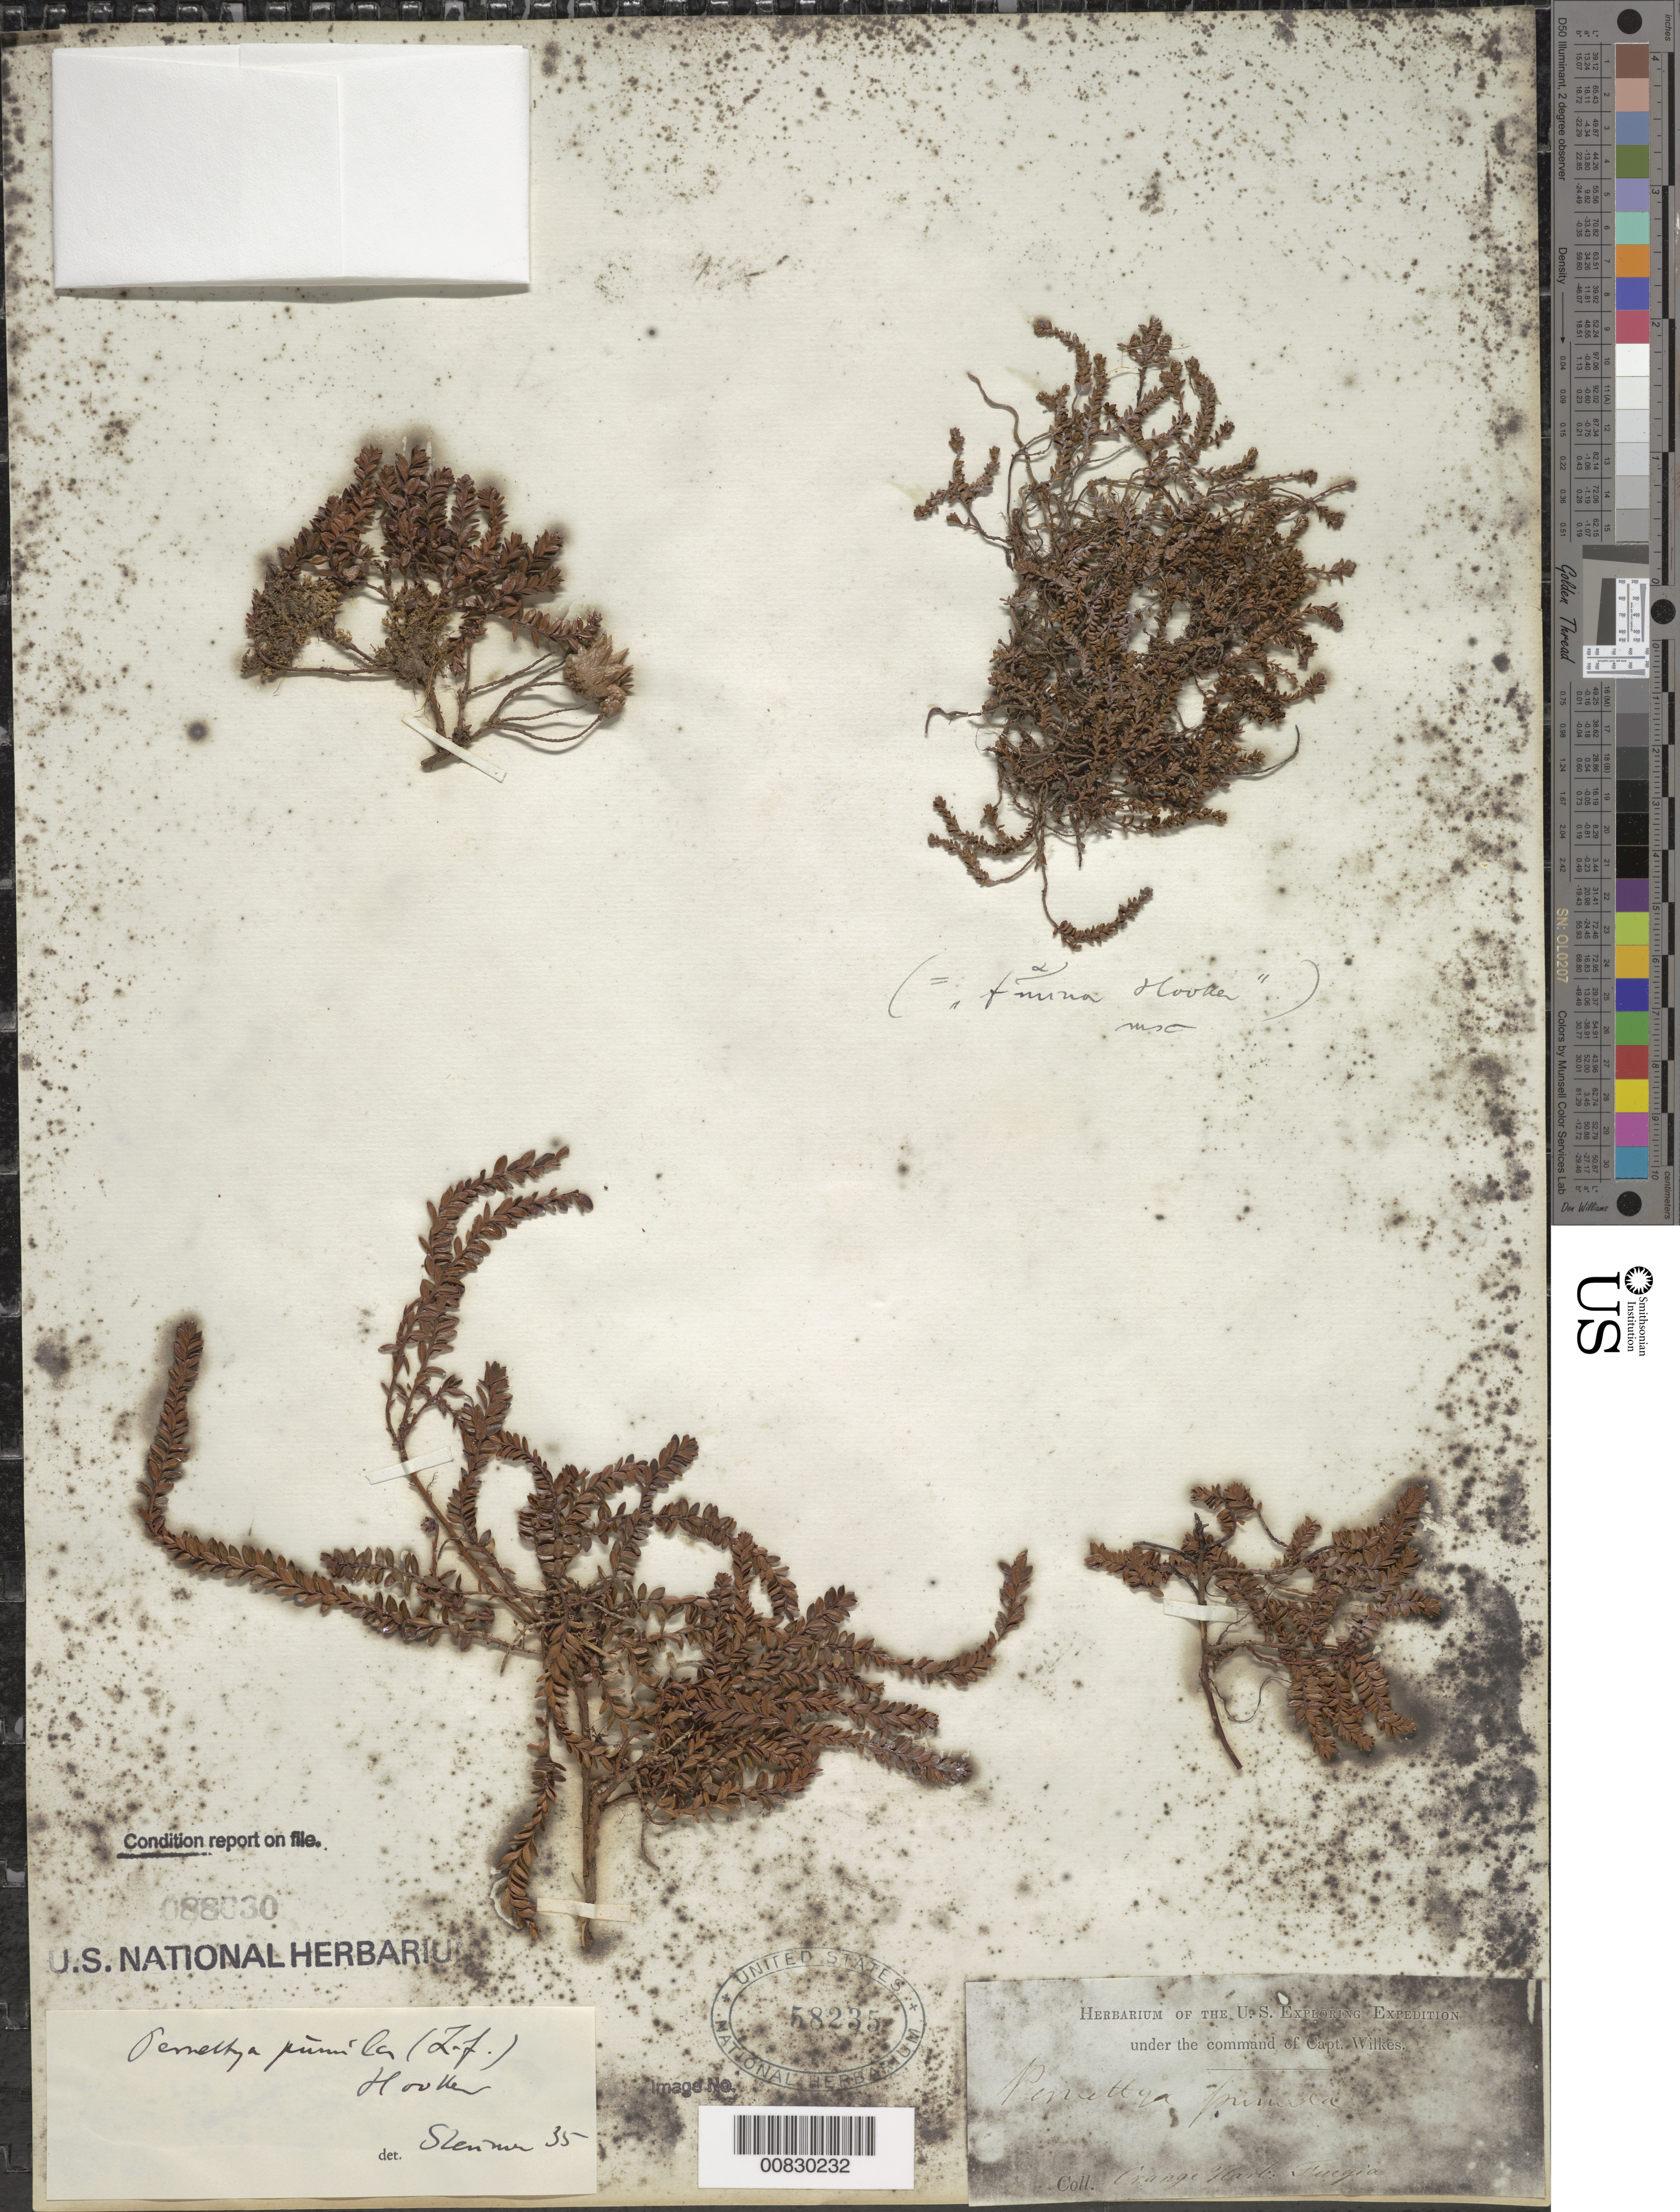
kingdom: Plantae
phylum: Tracheophyta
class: Magnoliopsida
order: Ericales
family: Ericaceae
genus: Gaultheria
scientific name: Gaultheria pumila var. pumila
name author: (L. f.) D.J. Middleton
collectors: Wilkes Explor. Exped.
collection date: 1838/1842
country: Argentina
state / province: Tierra del Fuego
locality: Orange Harbor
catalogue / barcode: US 58235